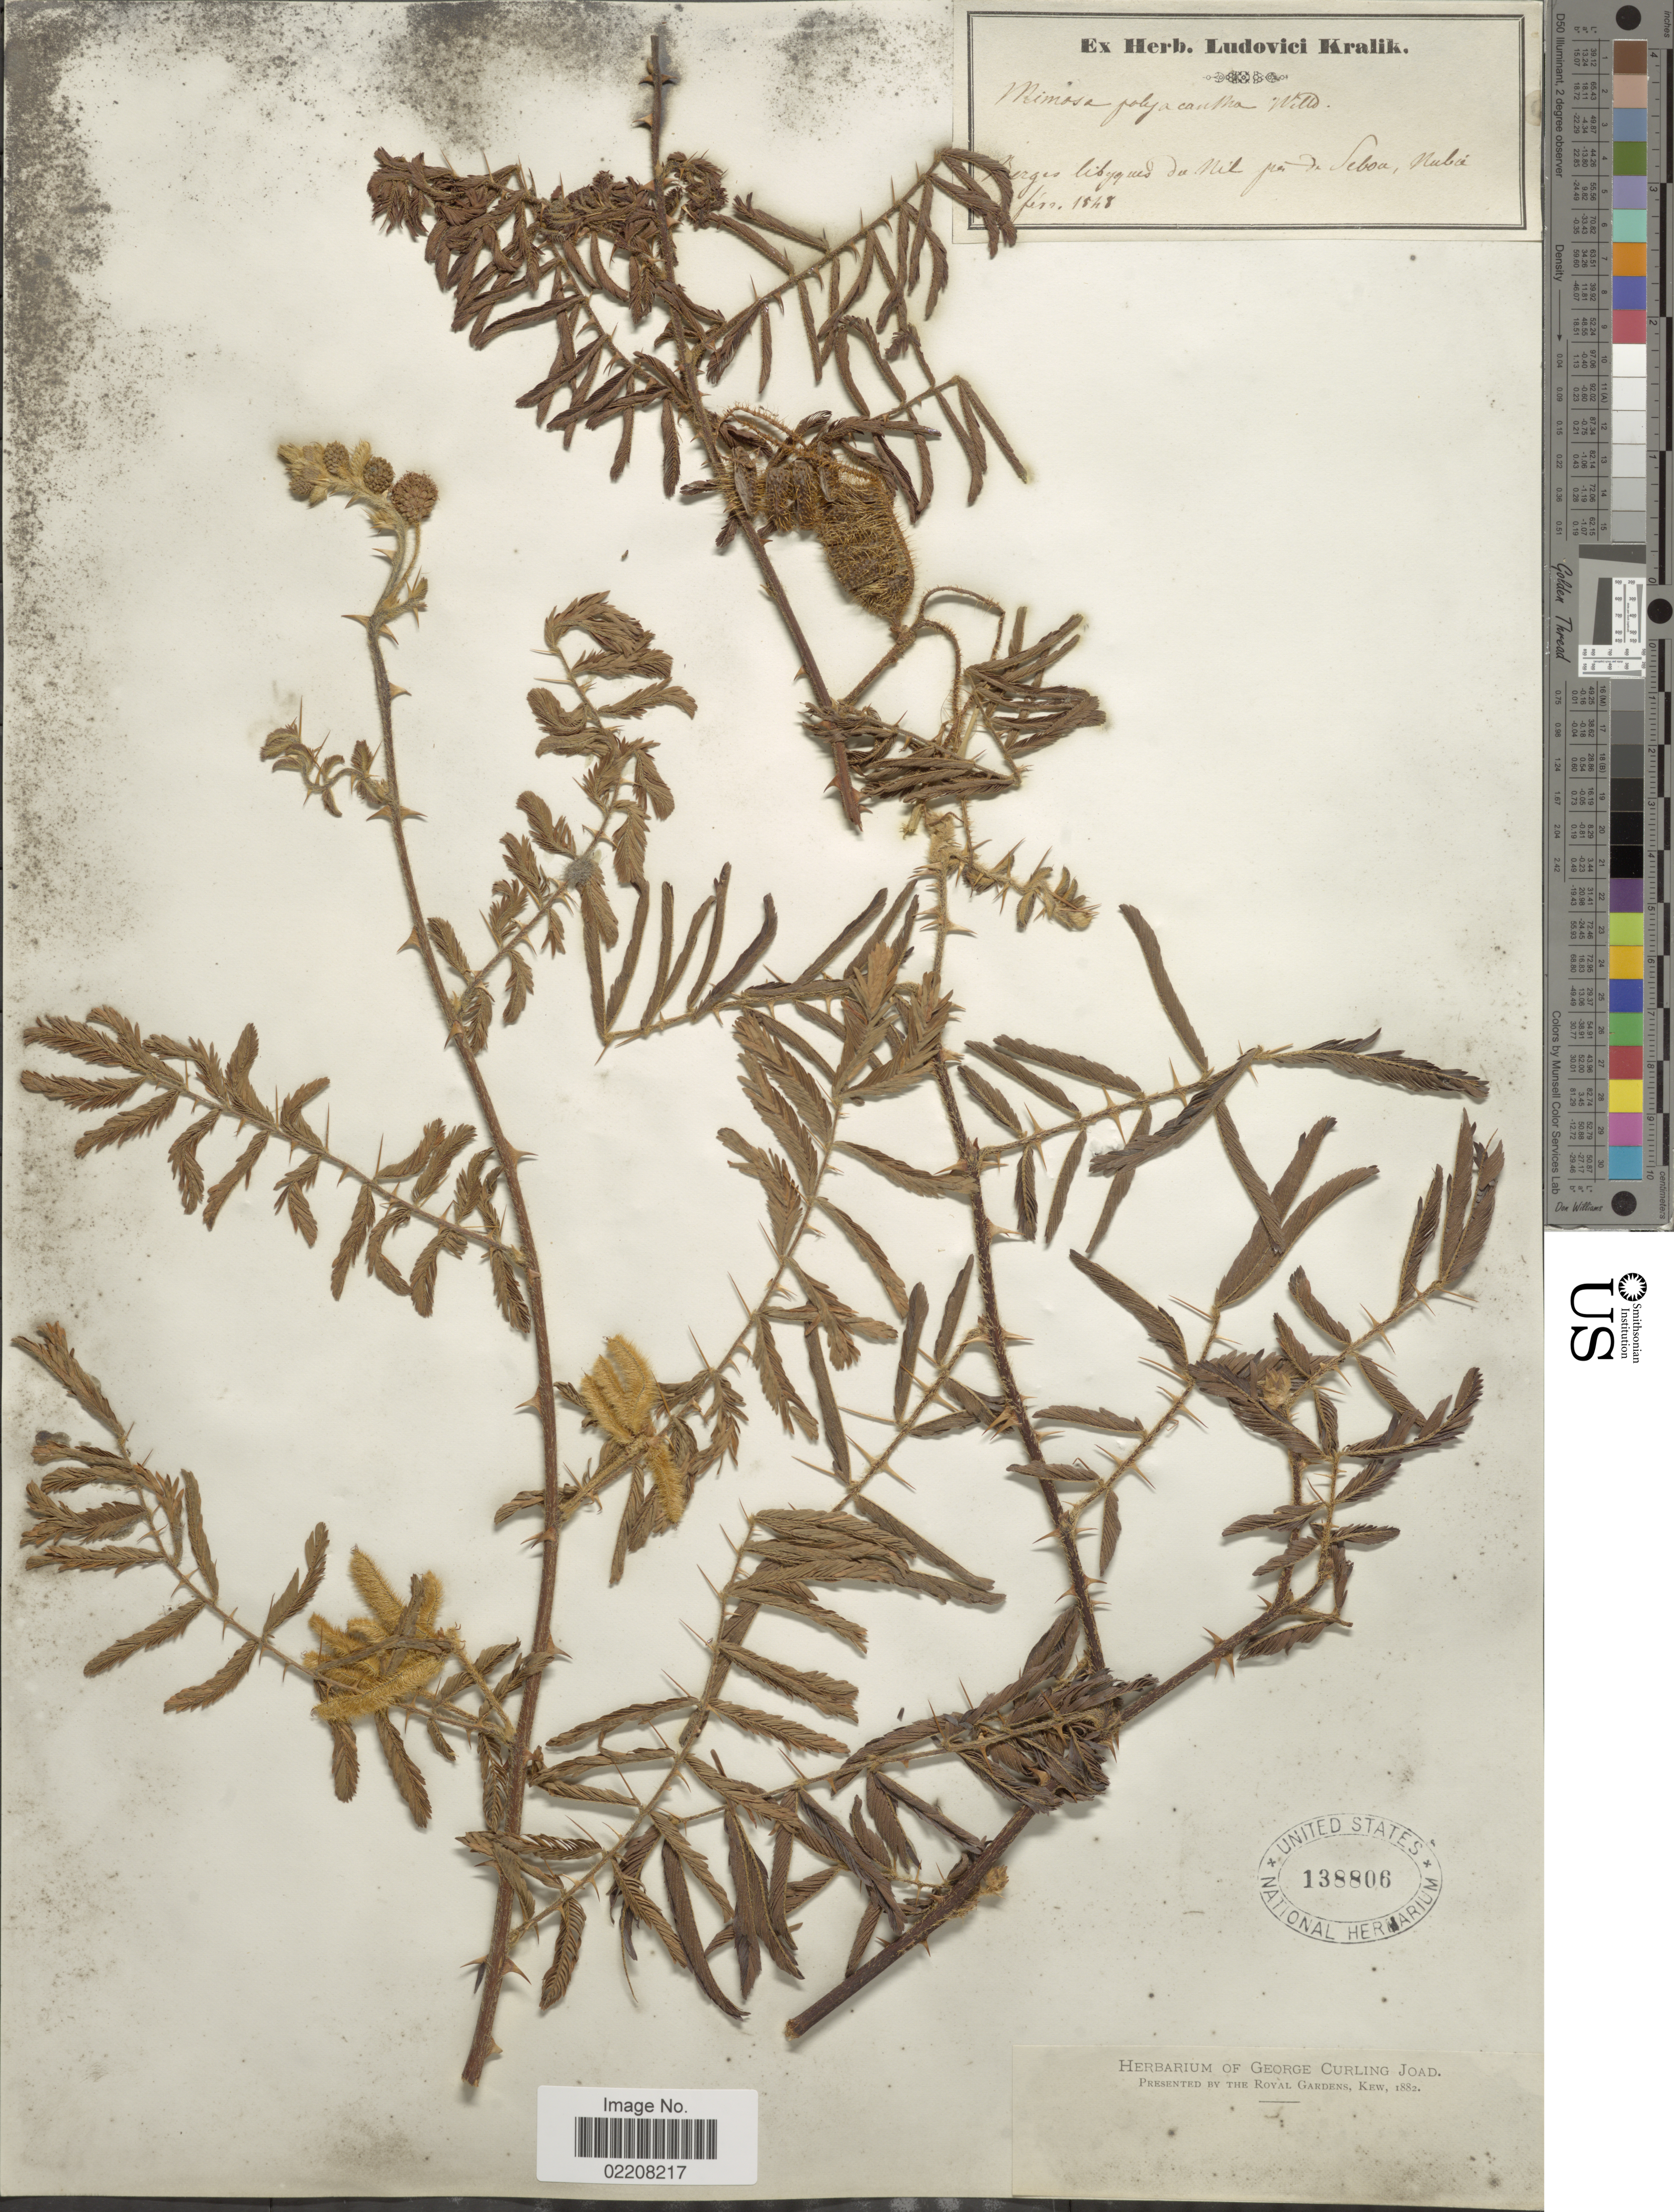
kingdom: Plantae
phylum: Tracheophyta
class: Magnoliopsida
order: Fabales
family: Fabaceae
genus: Mimosa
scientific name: Mimosa pigra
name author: L.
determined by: Strong, Mark T., (BOT), Smithsonian Institution - National Museum of Natural History (UNITED STATES)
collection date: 1848-02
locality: Berges libyques du Nil pres de Seboa, Nubia [interpreted]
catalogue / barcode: US 138806